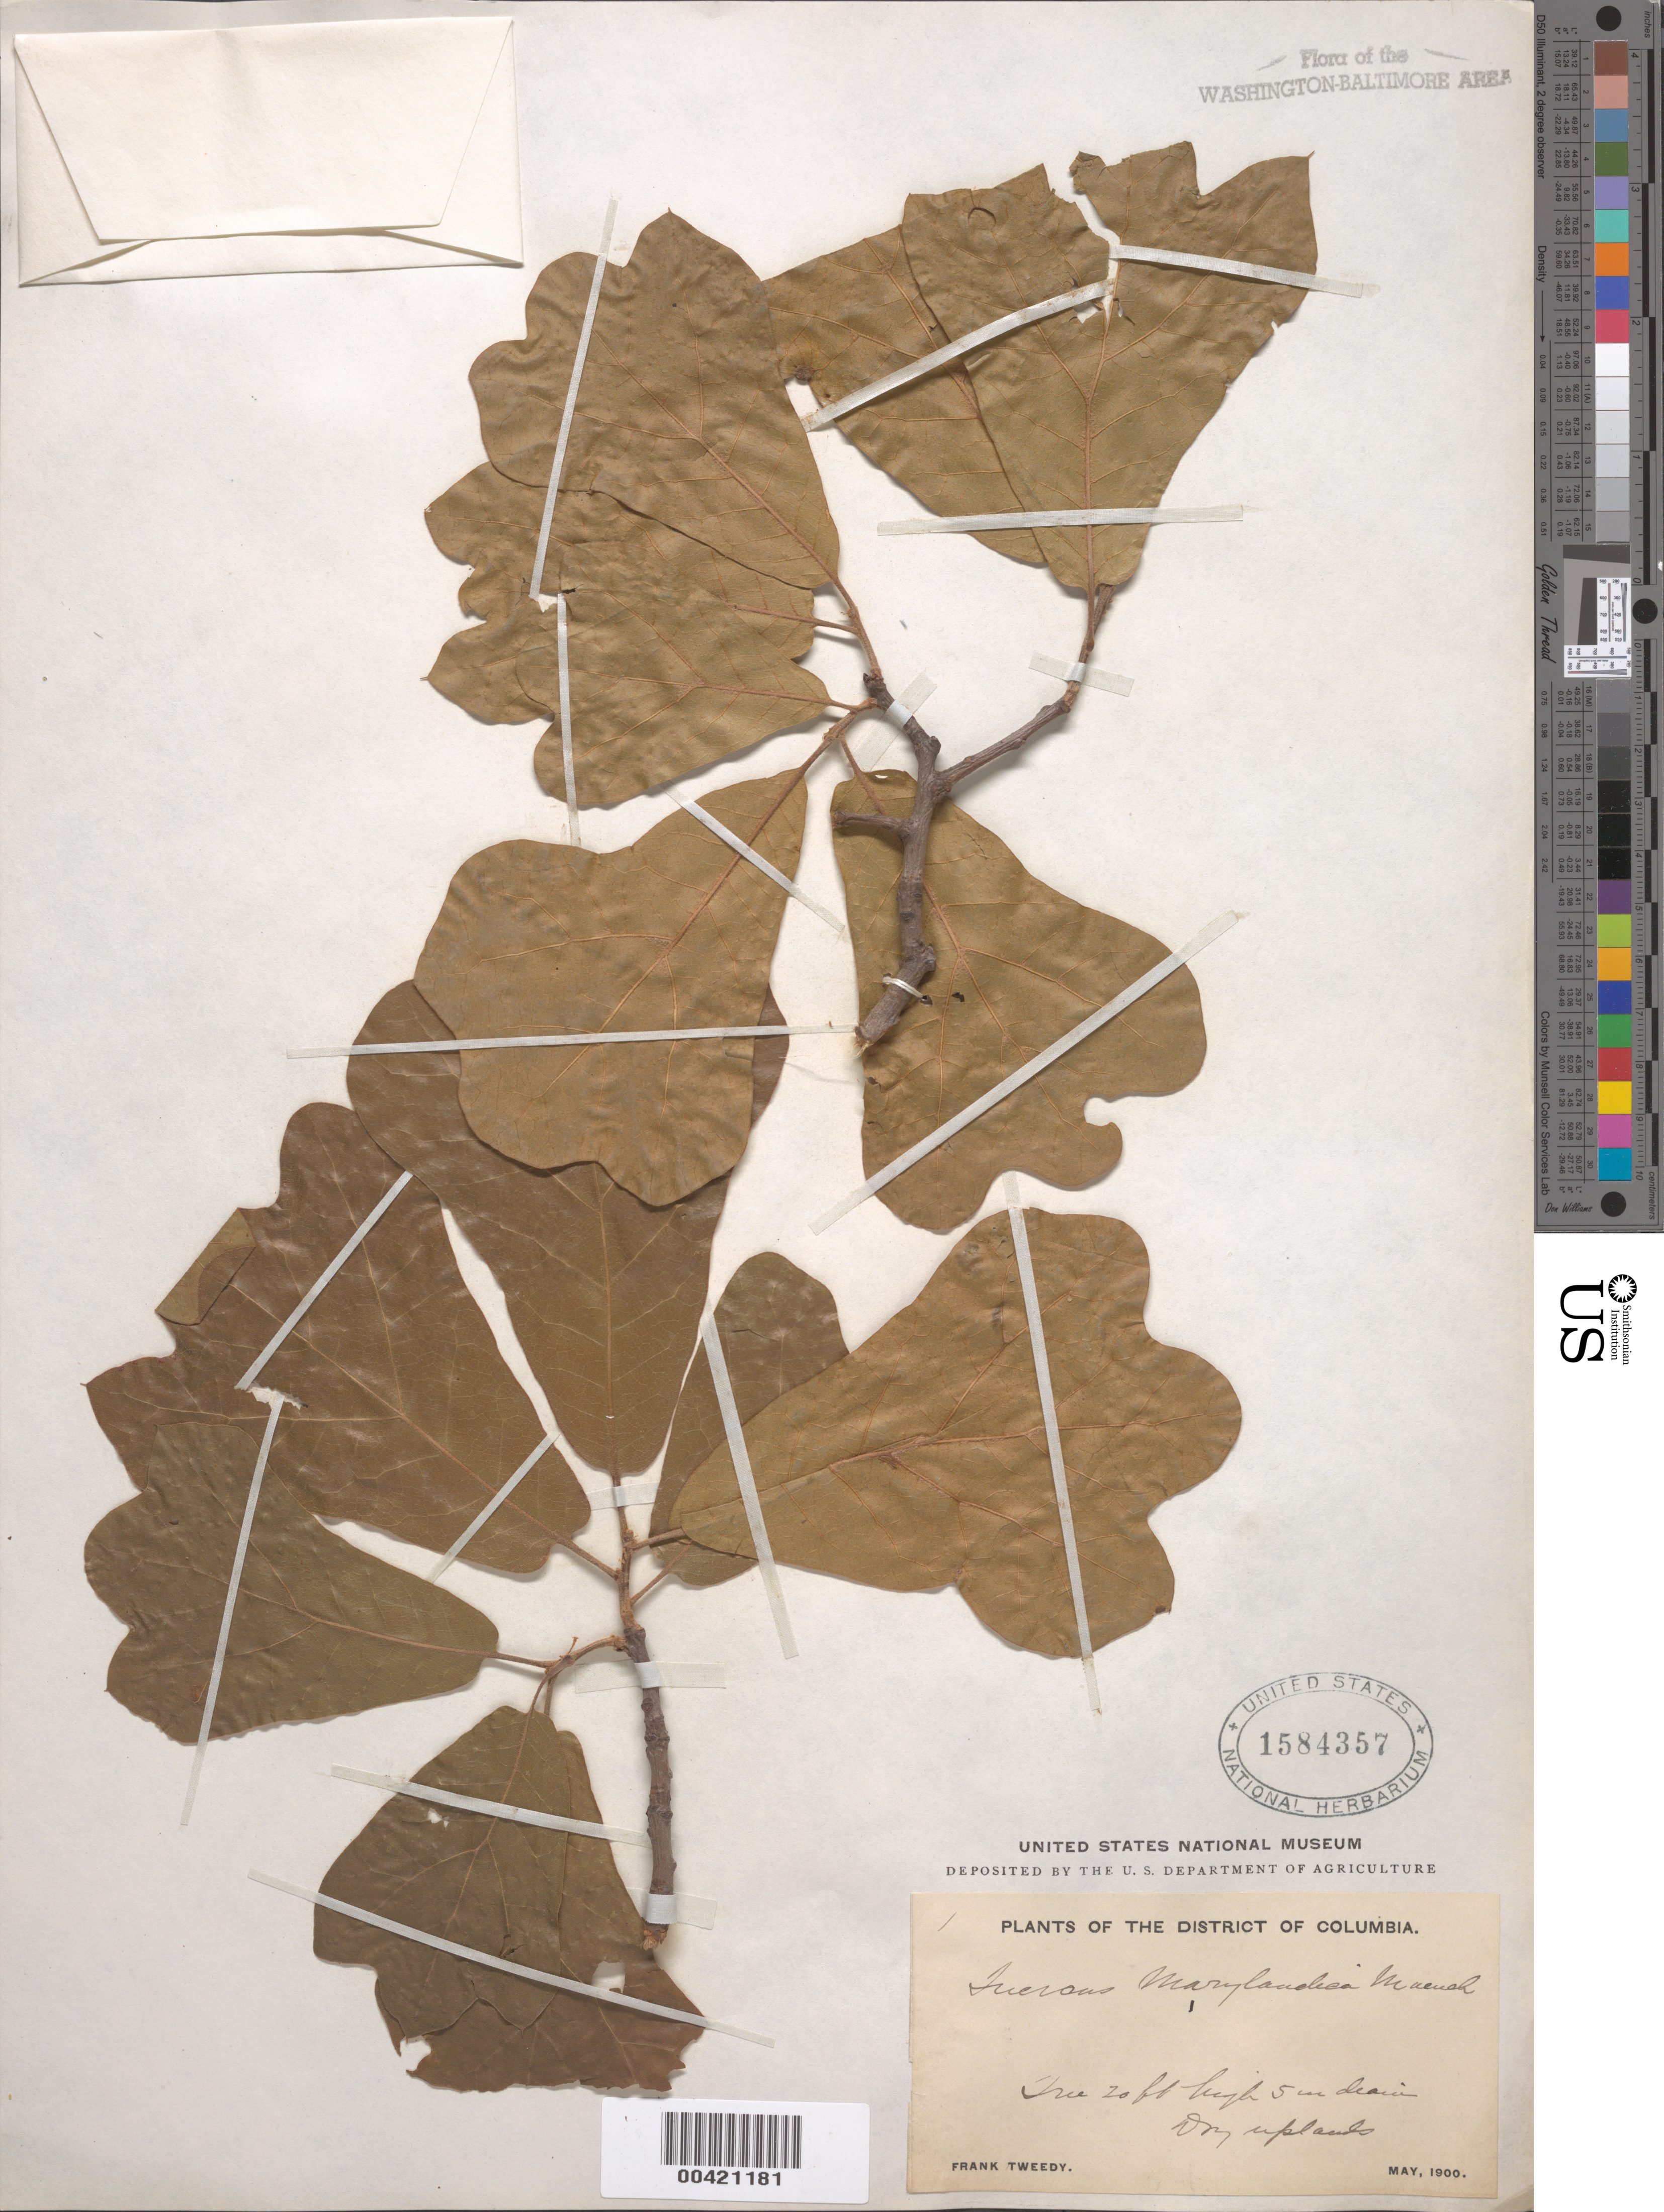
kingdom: Plantae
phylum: Tracheophyta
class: Magnoliopsida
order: Fagales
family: Fagaceae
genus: Quercus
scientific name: Quercus marilandica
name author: (L.) Münchh.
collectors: F. Tweedy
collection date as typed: May 1900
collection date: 1900-05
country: United States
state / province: District of Columbia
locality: Washington DC area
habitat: Dry uplands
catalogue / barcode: US 1584357